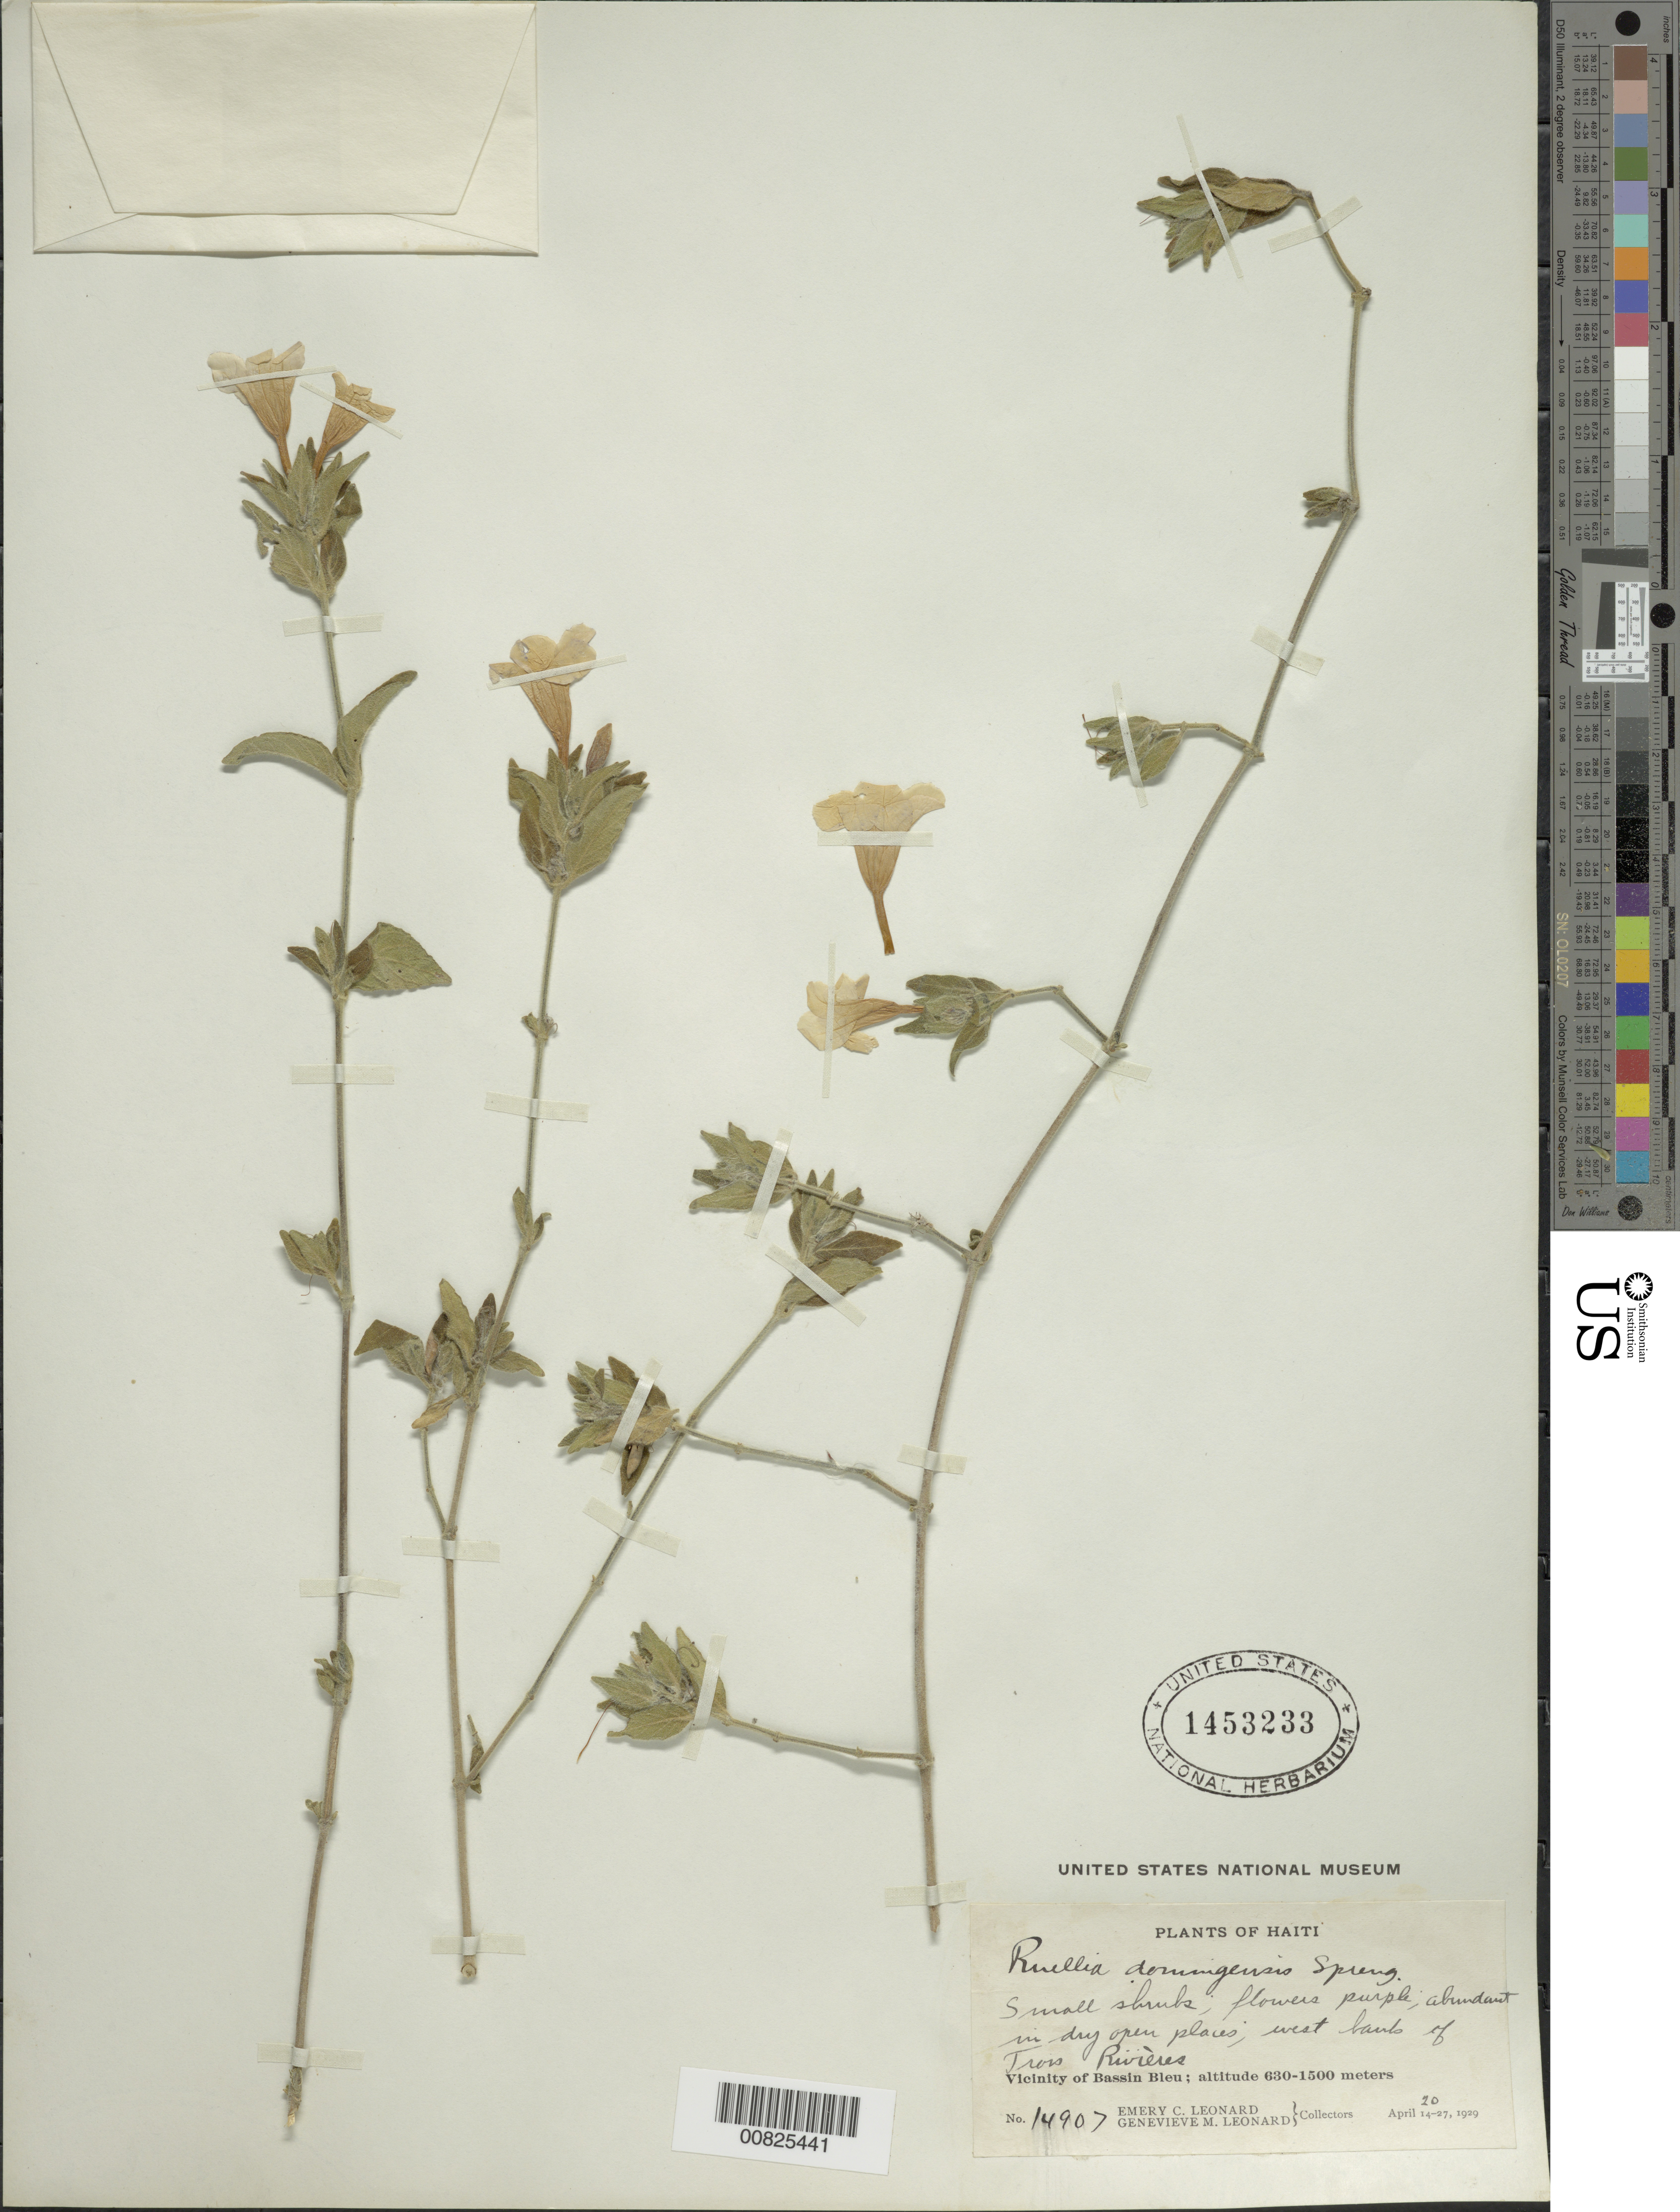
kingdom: Plantae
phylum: Tracheophyta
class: Magnoliopsida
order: Lamiales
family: Acanthaceae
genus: Ruellia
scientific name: Ruellia domingensis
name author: Spreng. ex Nees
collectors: E. C. Leonard & G. M. Leonard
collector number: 14907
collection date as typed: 20 Apr 1929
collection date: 1929-04-20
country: Haiti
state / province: Nord-Ouest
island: Hispaniola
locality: Vicinity of Bassin Bleu, west bank of Trois Riviéres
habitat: In dry open places along river bank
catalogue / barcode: US 1453233